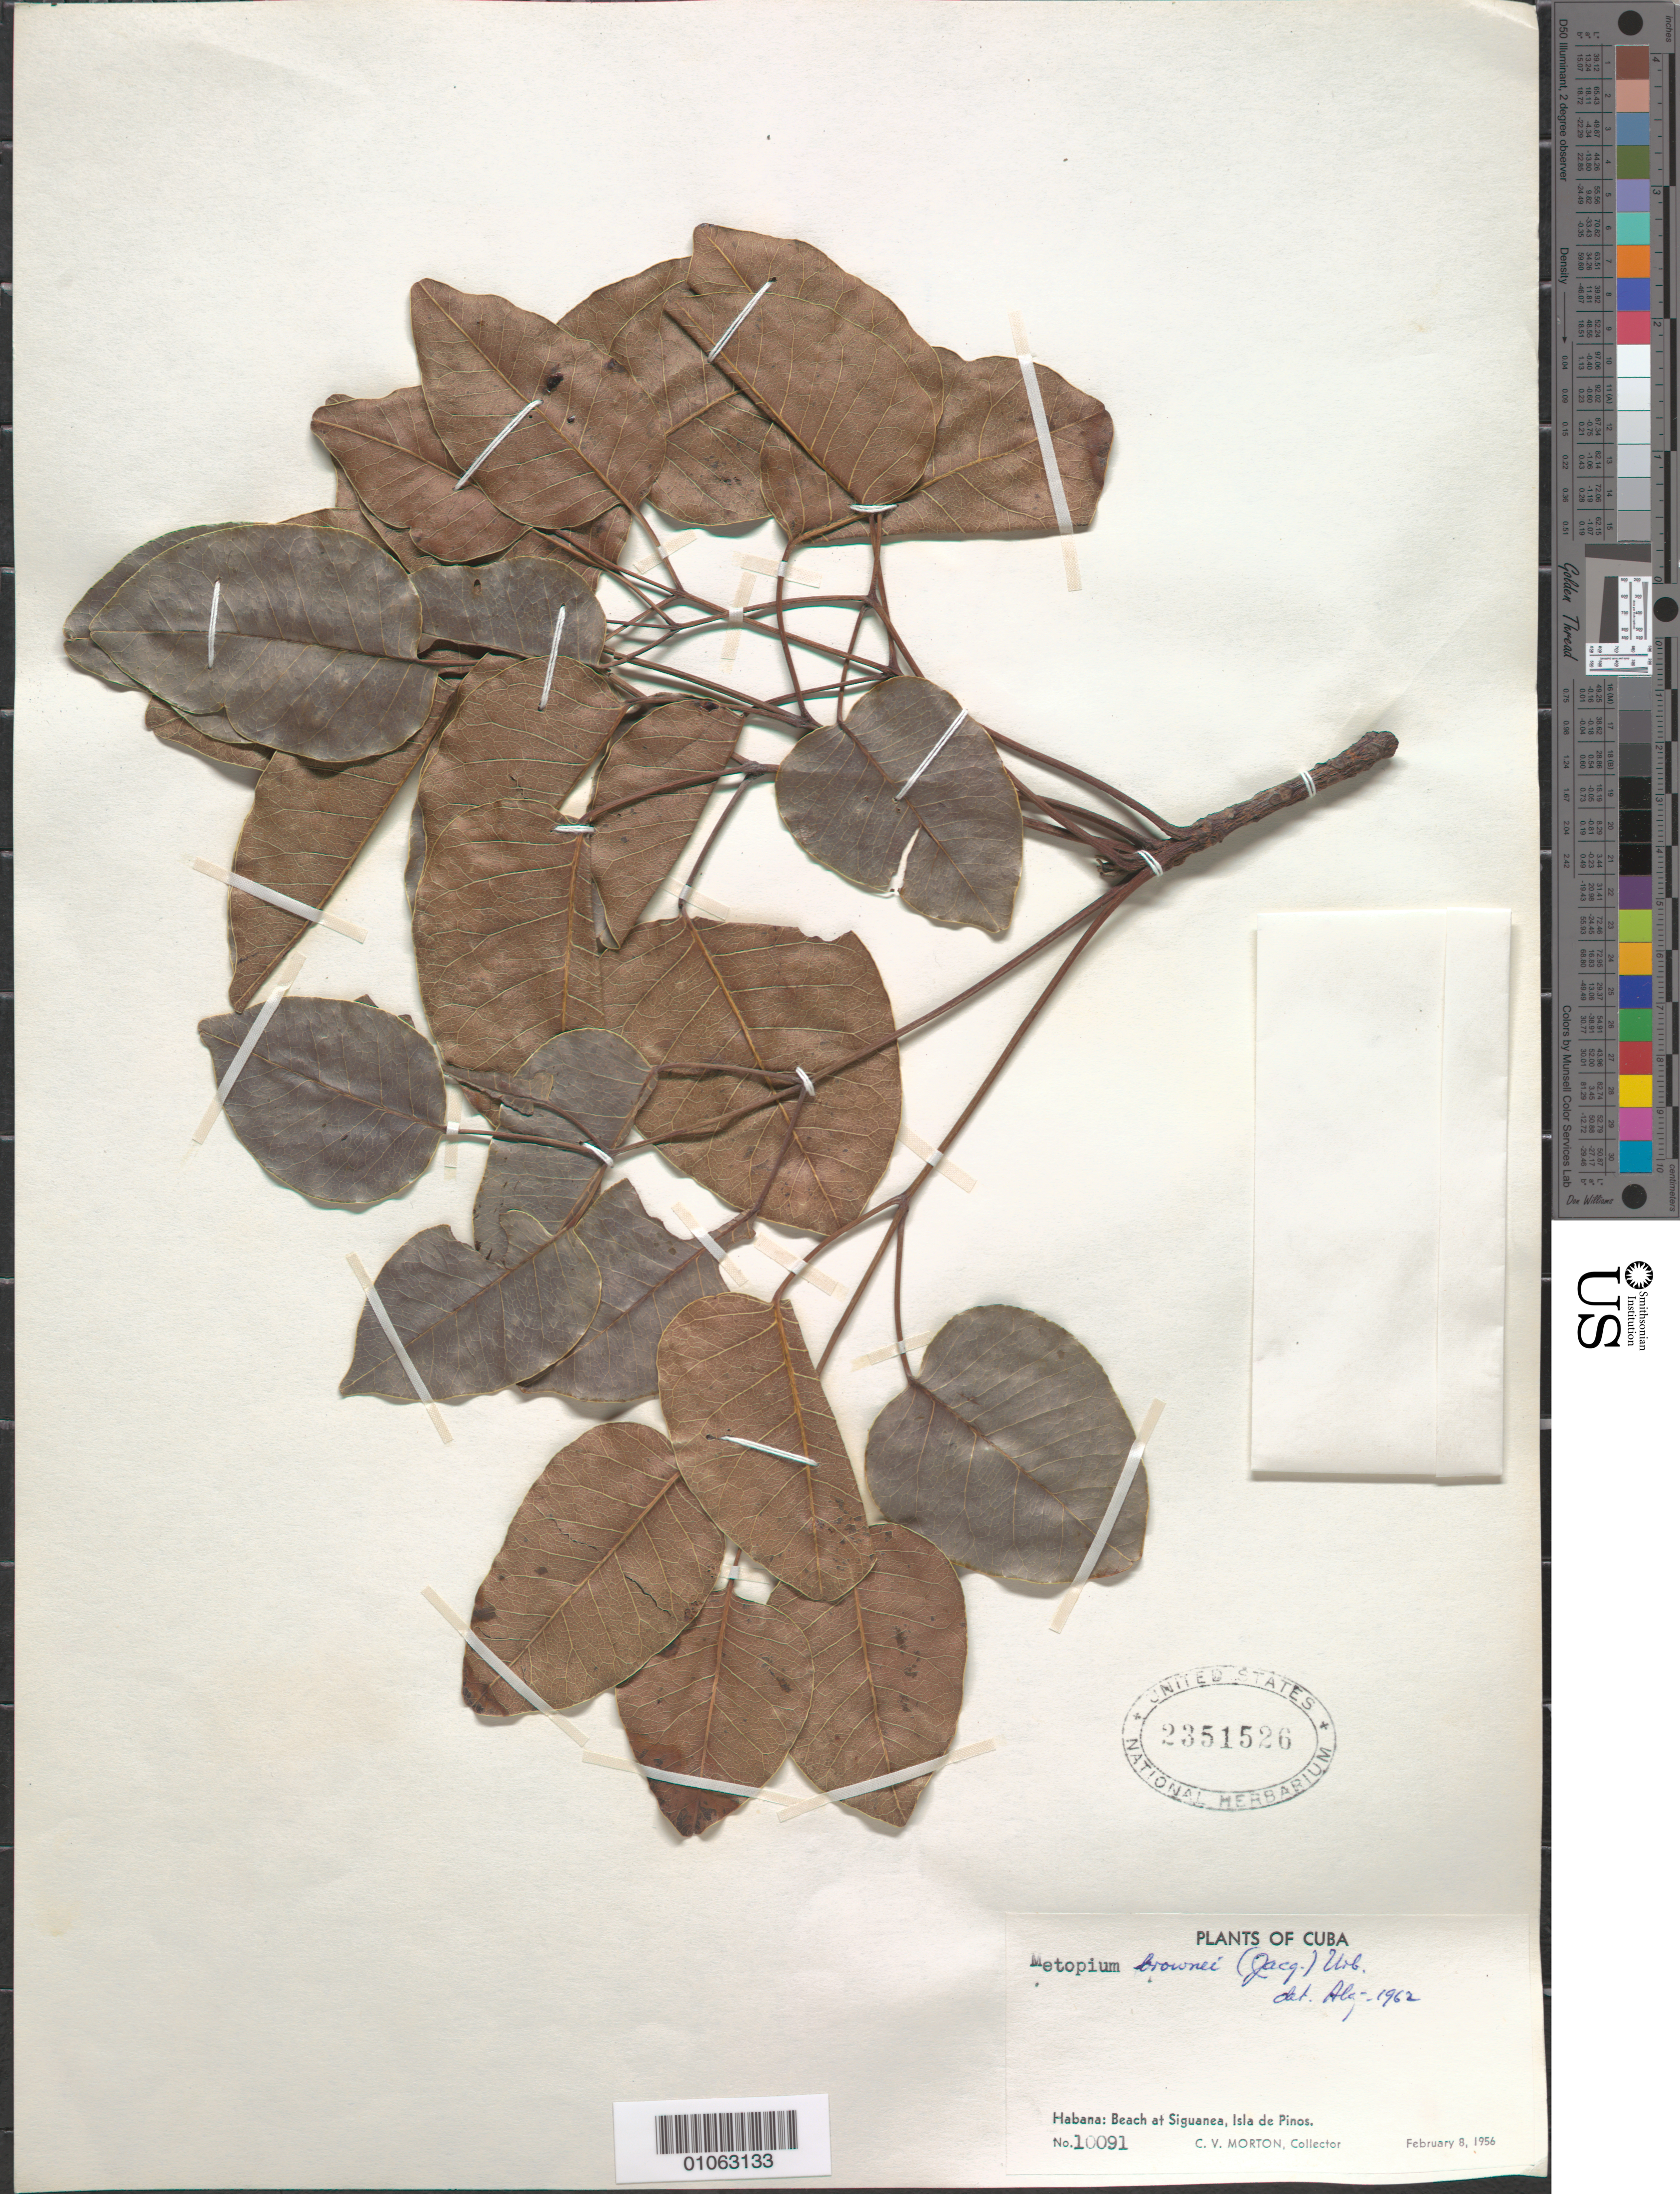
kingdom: Plantae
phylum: Tracheophyta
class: Magnoliopsida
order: Sapindales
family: Anacardiaceae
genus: Metopium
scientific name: Metopium brownei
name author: (Jacq.) Urb.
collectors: C. V. Morton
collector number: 10091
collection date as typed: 08 Feb 1956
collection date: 1956-02-08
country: Cuba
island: Isla de la Juventud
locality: Isle of Pines, Beach at siguanea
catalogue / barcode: US 2351526